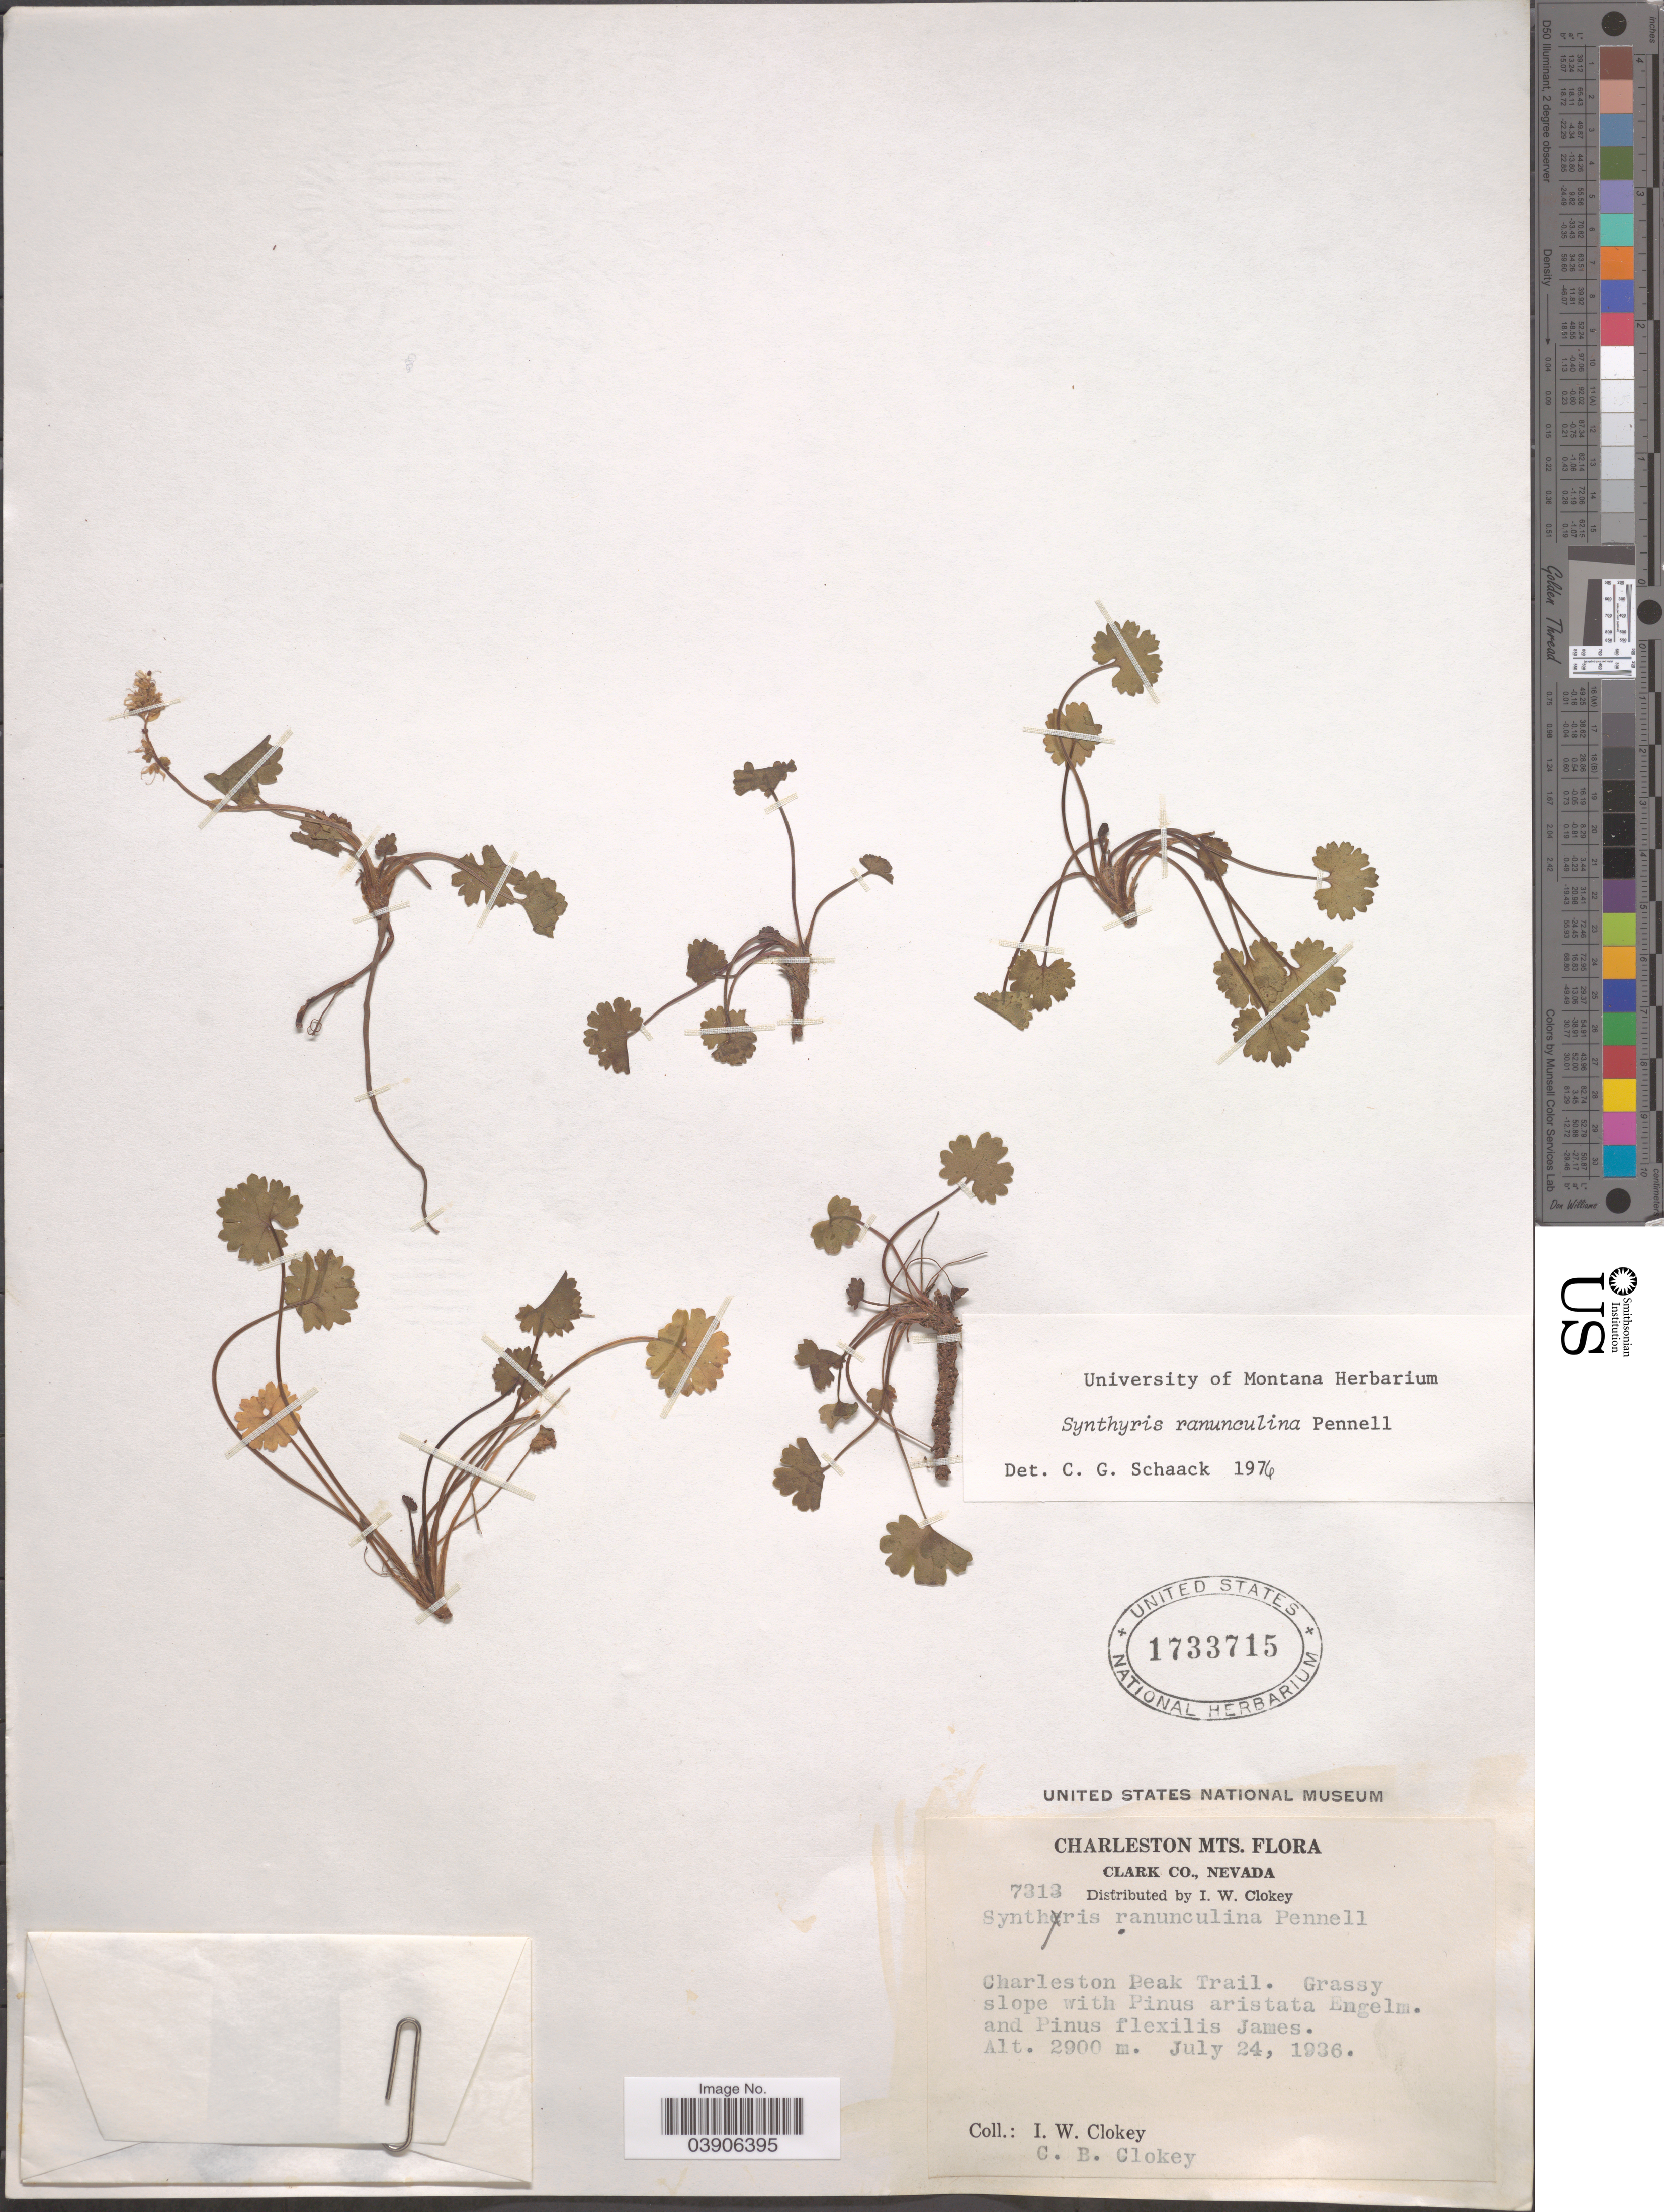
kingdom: Plantae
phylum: Tracheophyta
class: Magnoliopsida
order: Lamiales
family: Plantaginaceae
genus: Synthyris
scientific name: Synthyris ranunculina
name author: Pennell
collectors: I. W. Clokey & C. Clokey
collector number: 7313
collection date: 1936-07-24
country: United States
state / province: Nevada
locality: Charleston Mts. Clark Co. Charleston Peak Trail.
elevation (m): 2900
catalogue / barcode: US 1733715